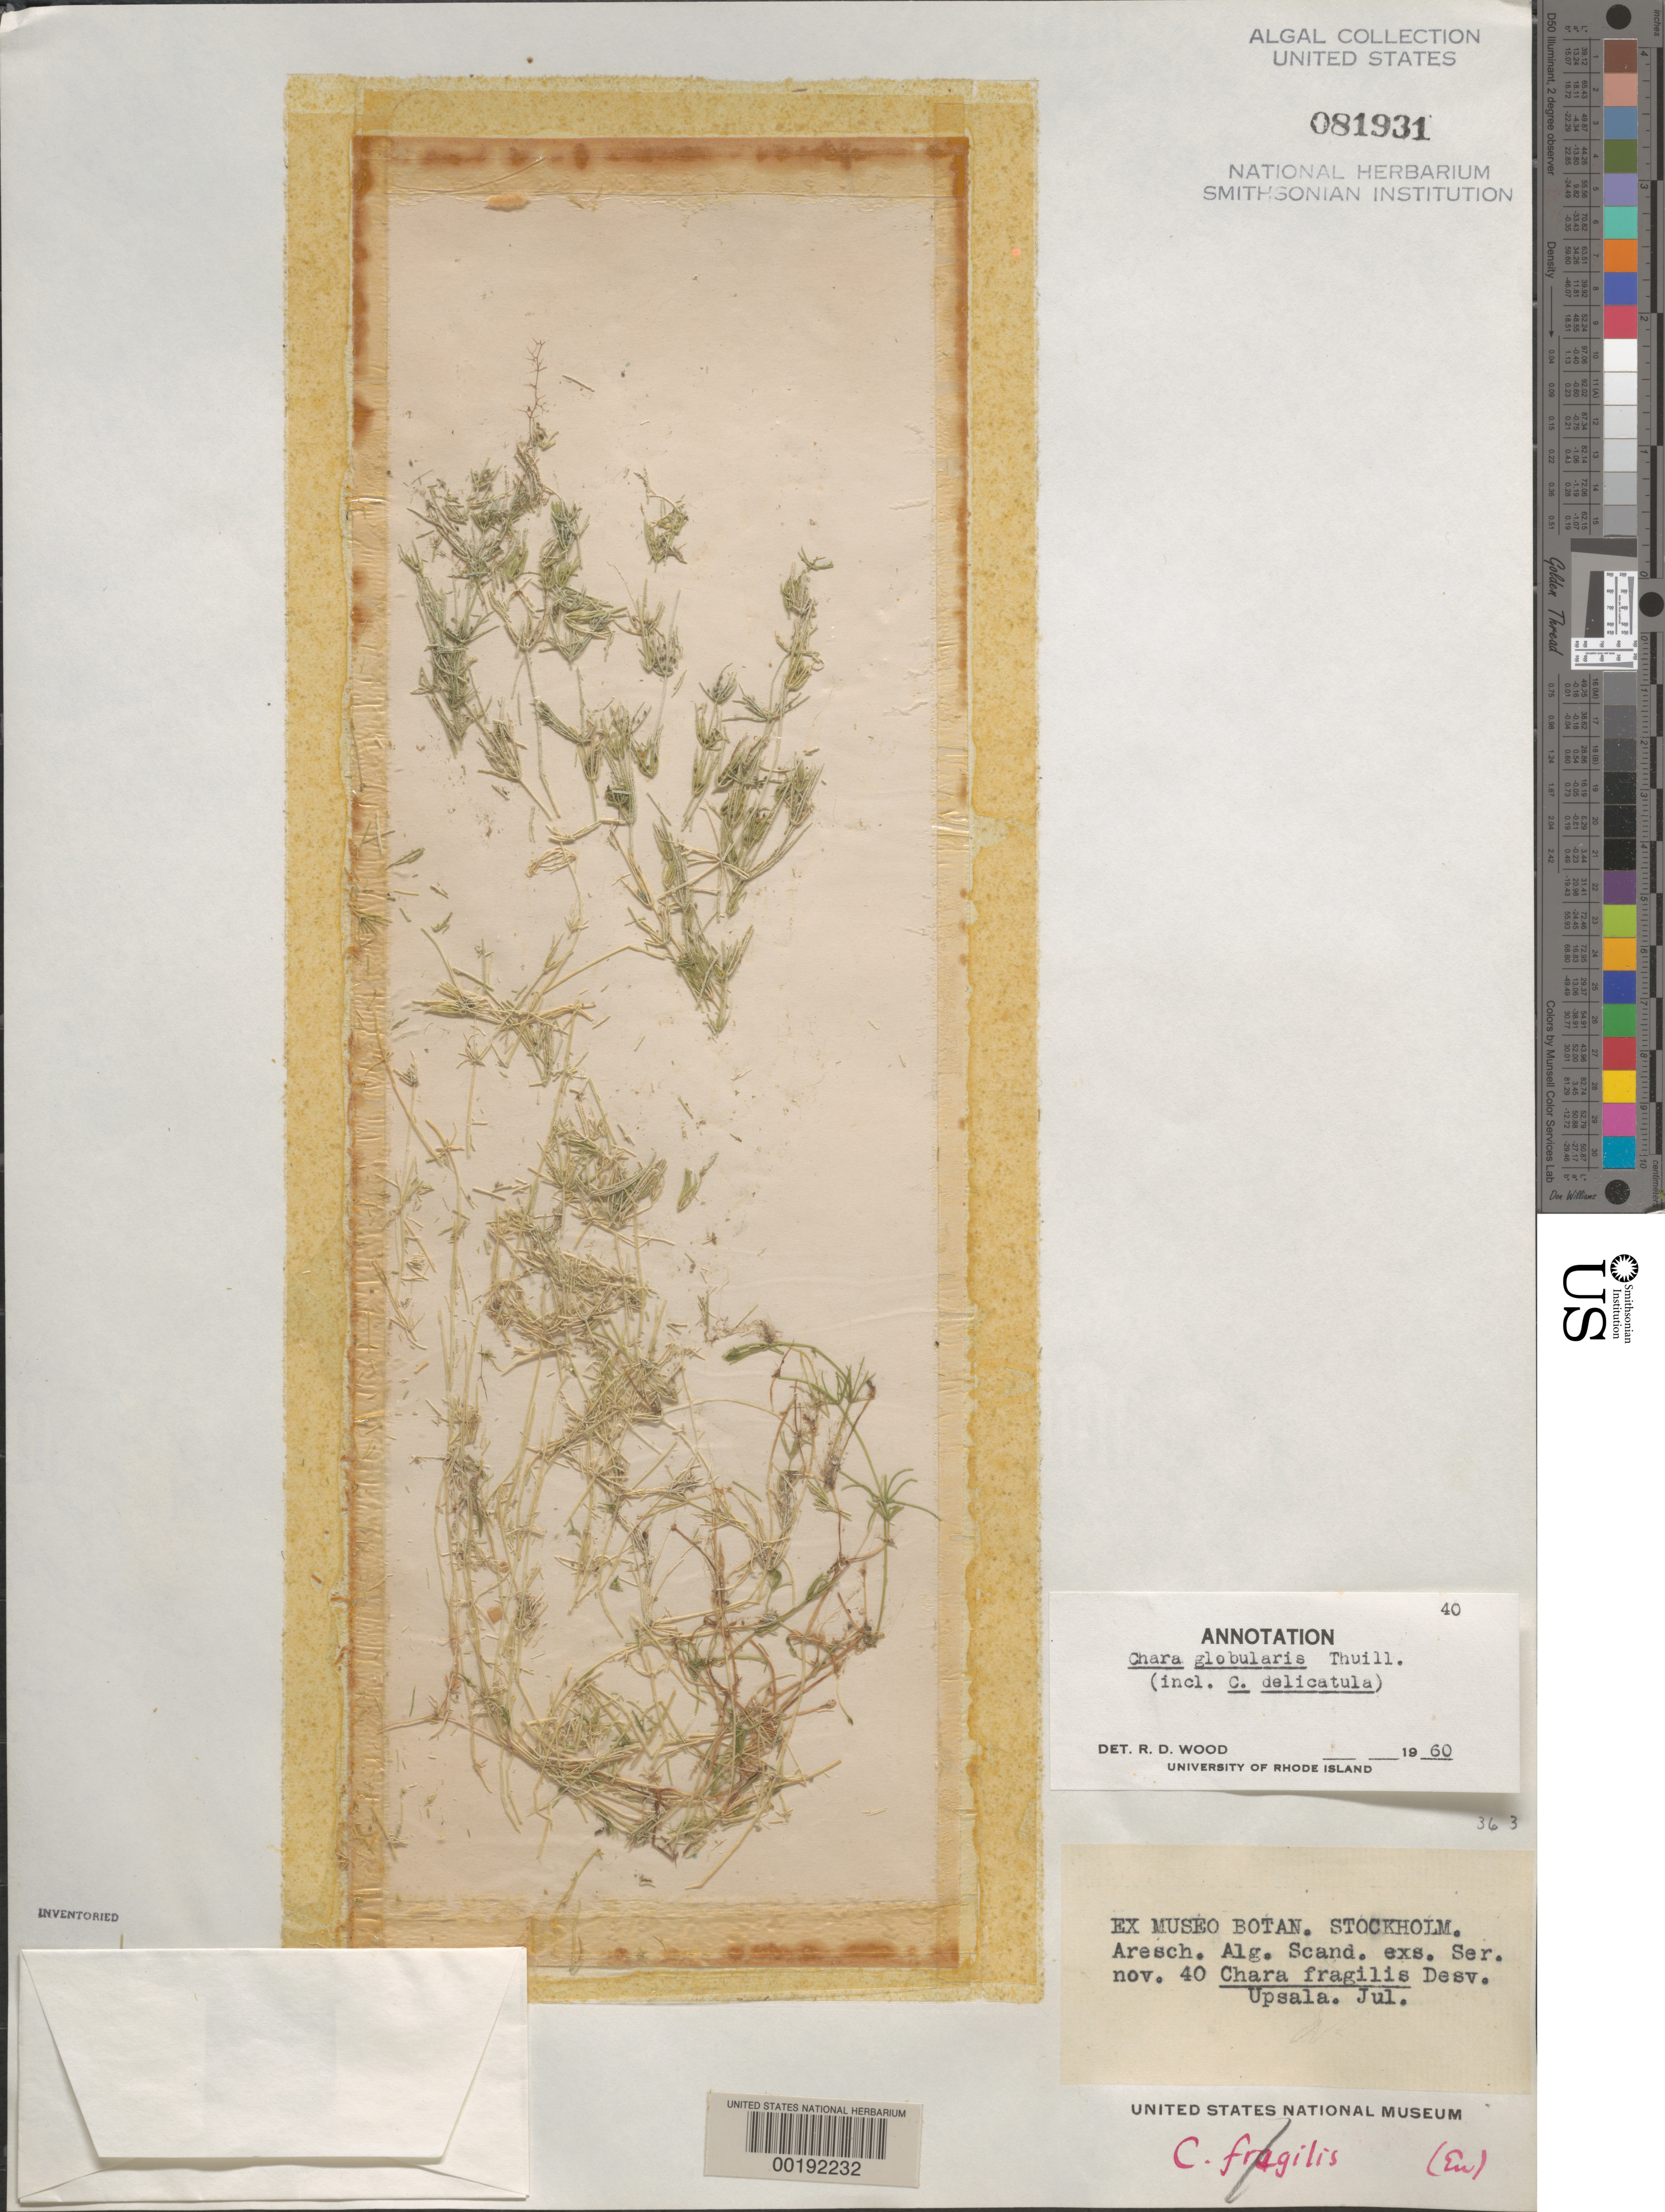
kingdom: Plantae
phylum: Charophyta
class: Charophyceae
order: Charales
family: Characeae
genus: Chara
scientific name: Chara globularis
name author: Thuiller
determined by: Wood, R. D.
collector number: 40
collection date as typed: Jul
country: Sweden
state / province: Uppsala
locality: Uppsala (Upsala)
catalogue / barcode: US 81931